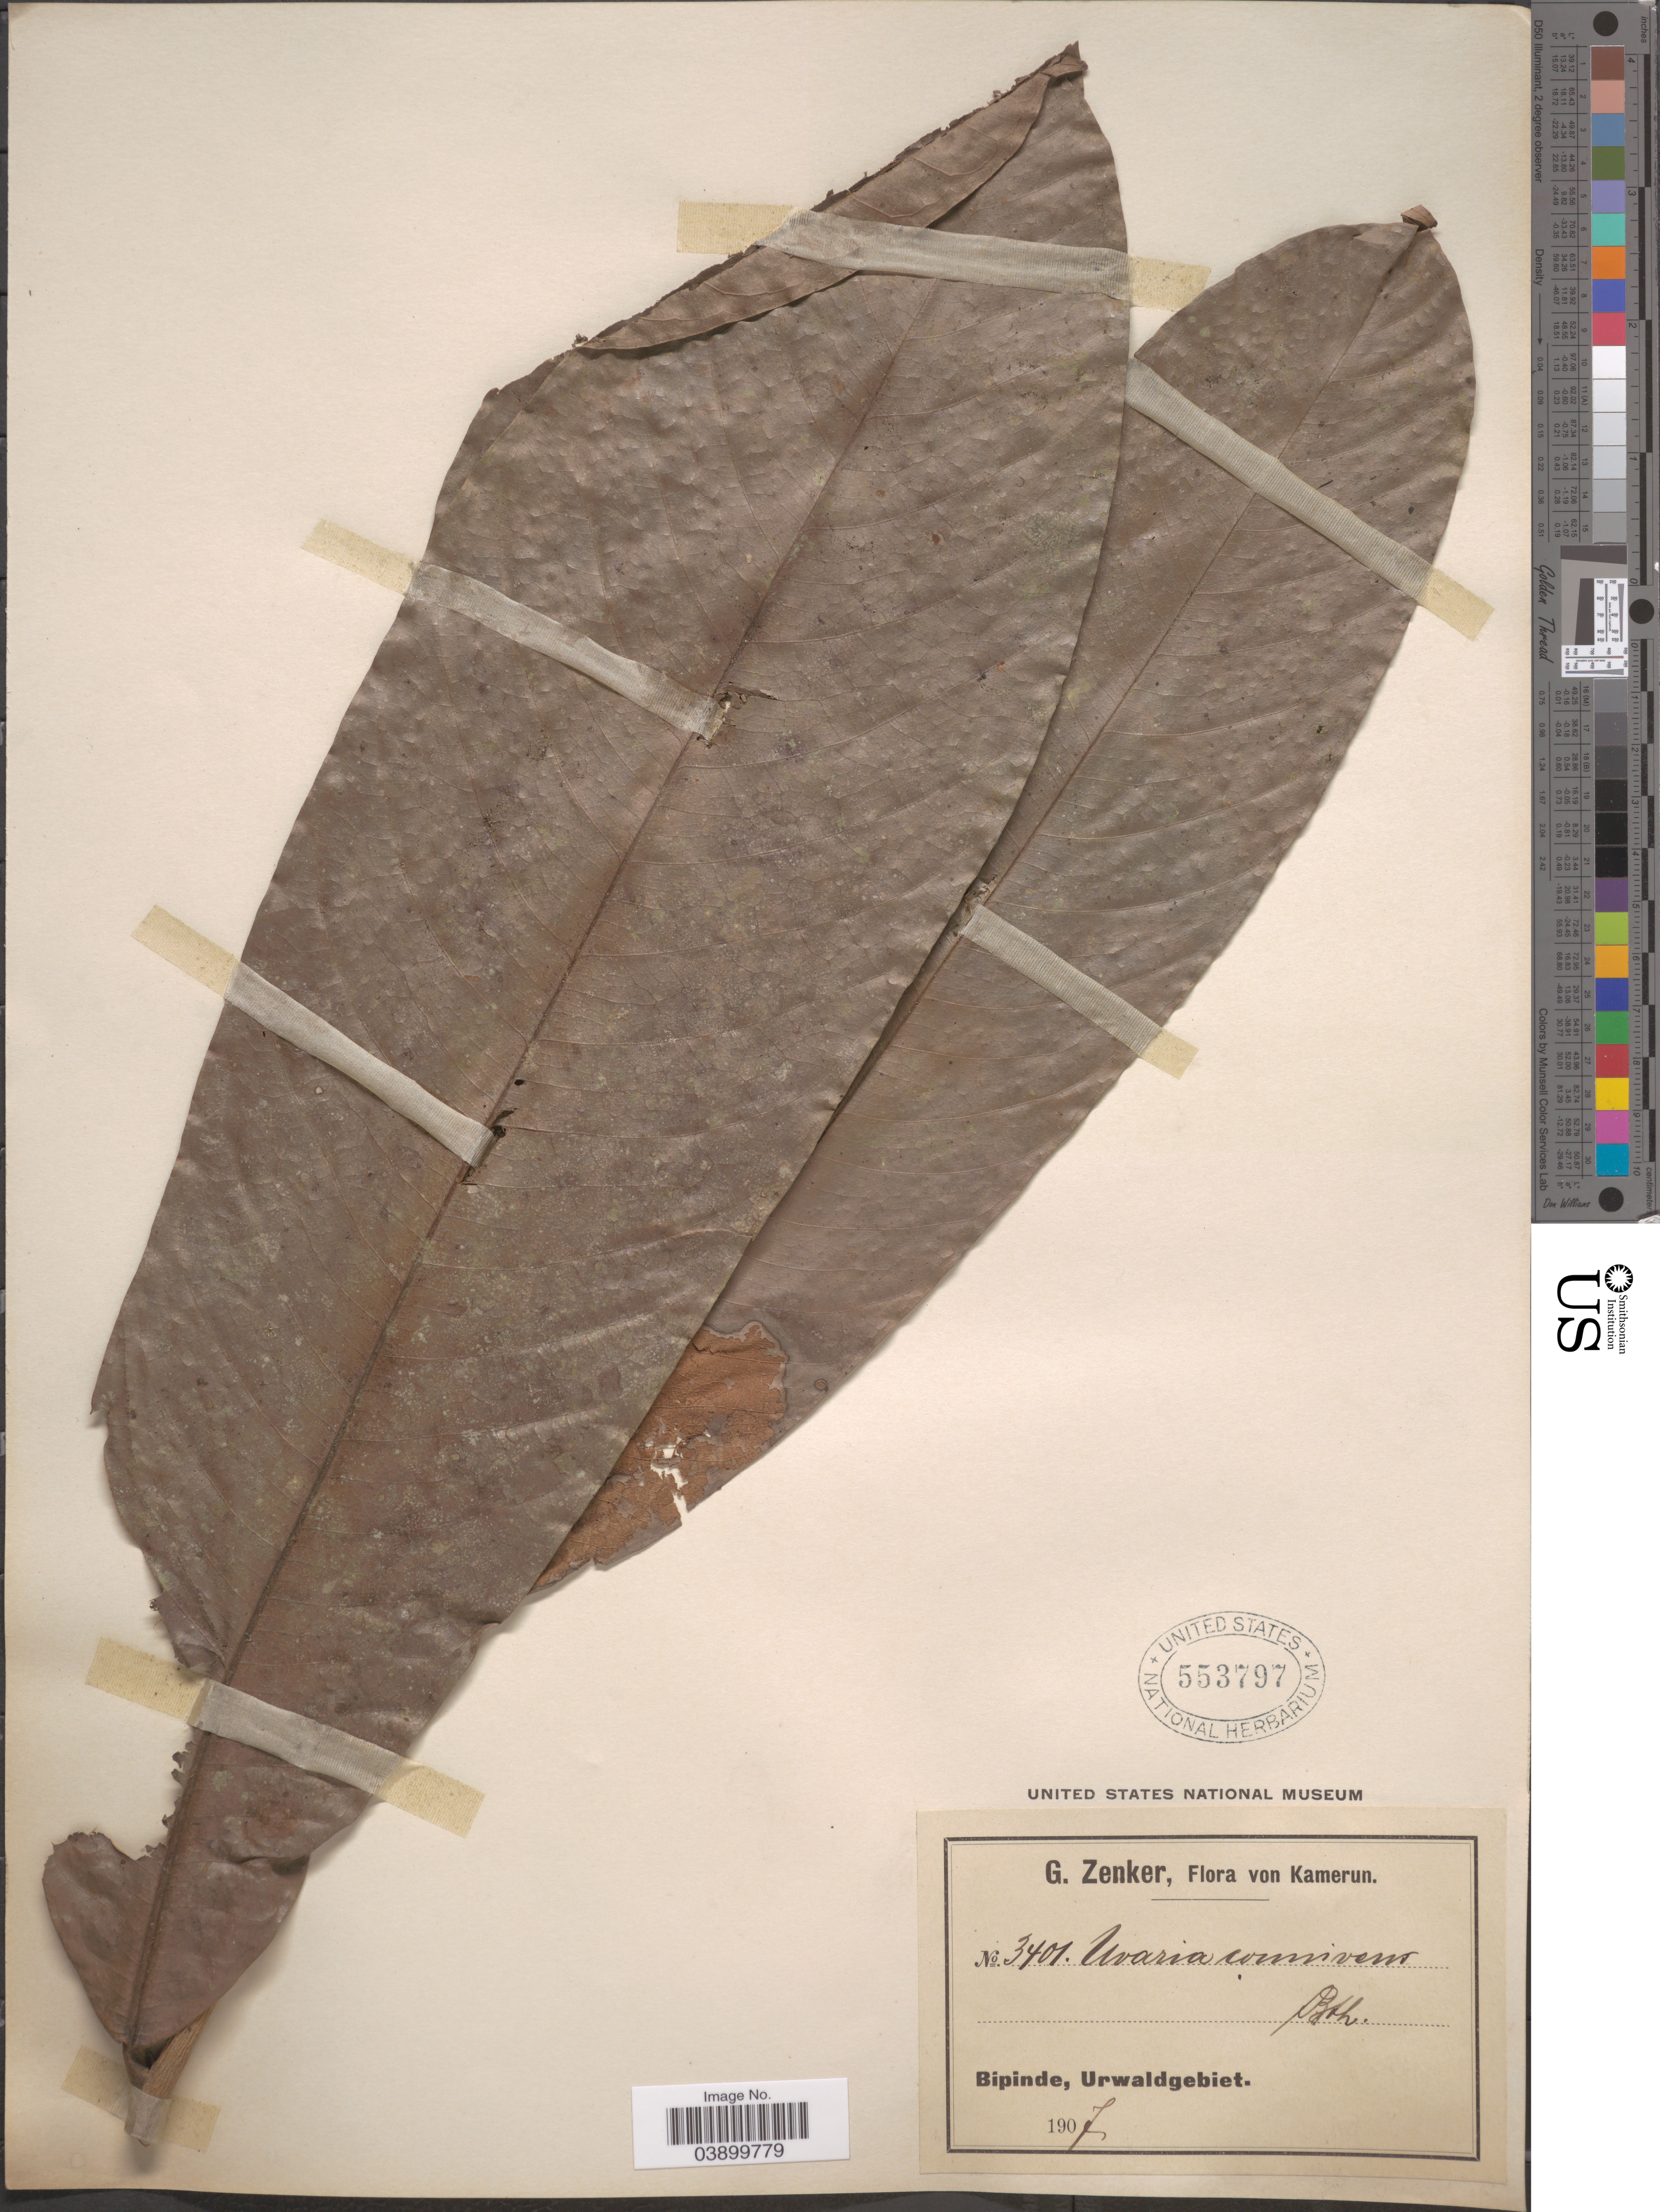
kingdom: Plantae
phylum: Tracheophyta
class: Magnoliopsida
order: Magnoliales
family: Annonaceae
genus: Uvaria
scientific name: Uvaria connivens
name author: Benth.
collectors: G. A. Zenker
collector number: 3401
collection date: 1907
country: Cameroon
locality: Bipinde, Urwaldgebiet.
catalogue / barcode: US 553797